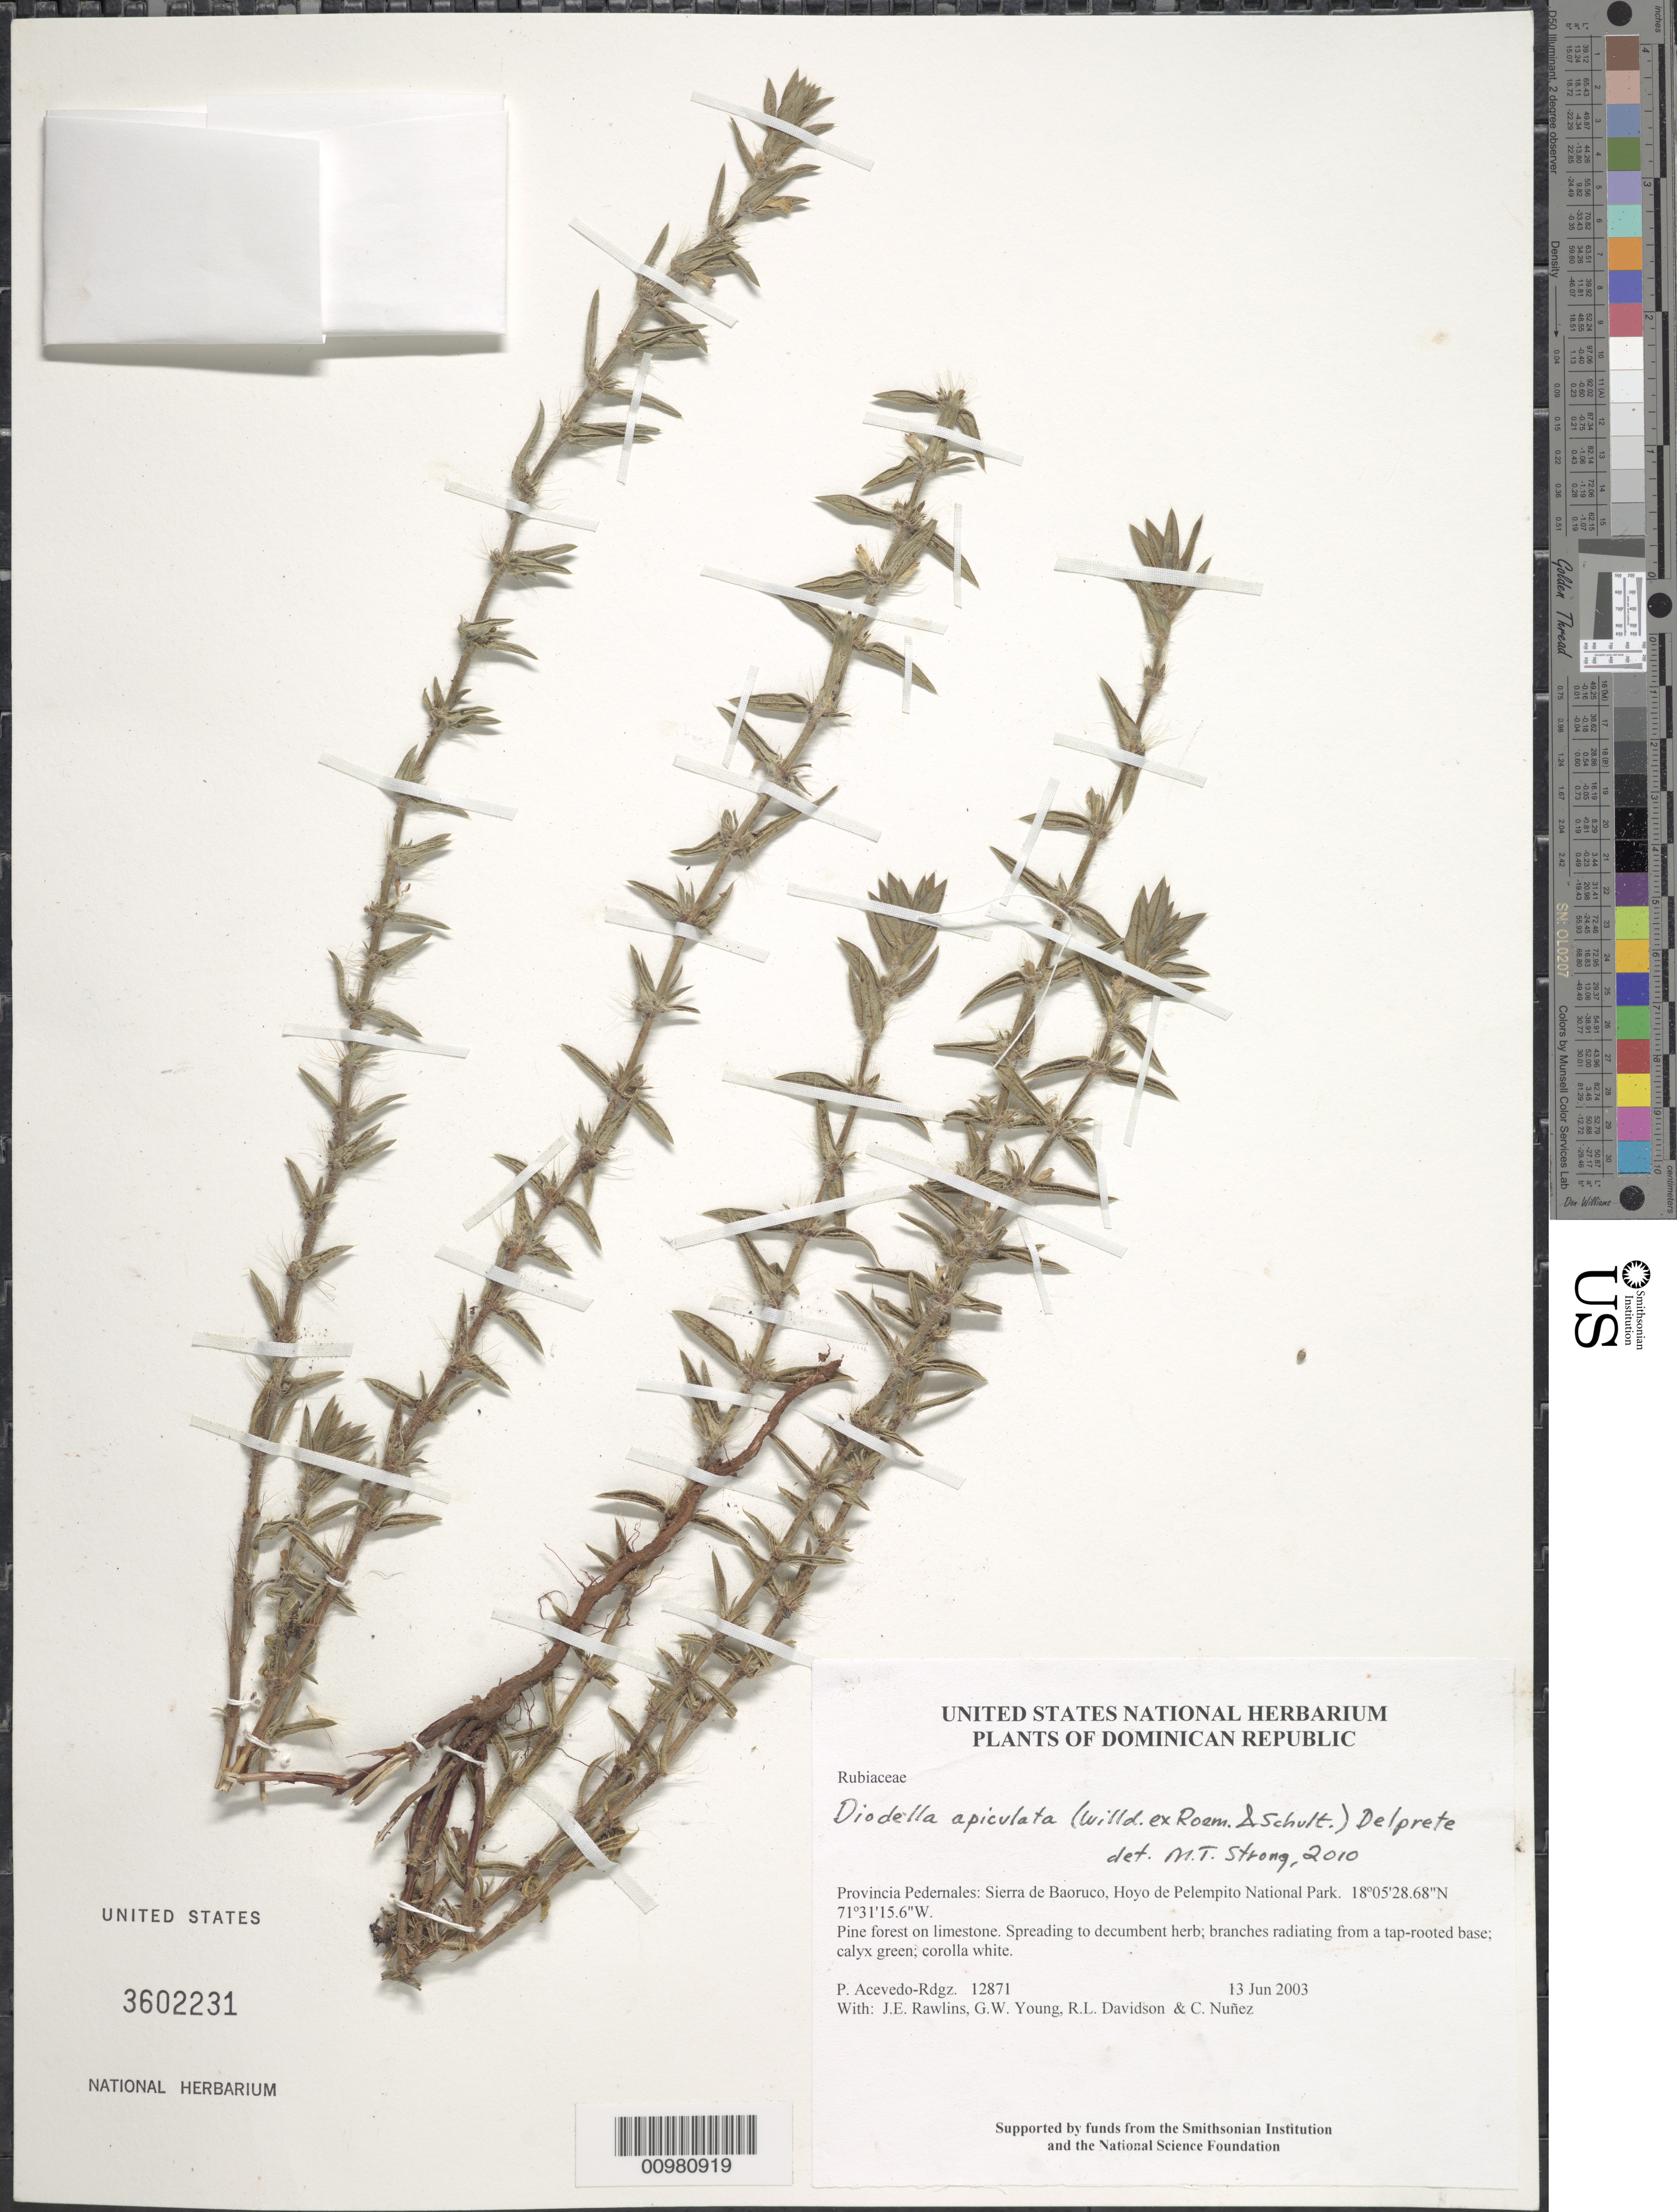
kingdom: Plantae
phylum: Tracheophyta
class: Magnoliopsida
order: Gentianales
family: Rubiaceae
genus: Diodella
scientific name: Diodella apiculata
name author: (Willd. ex Roem. & Schult.) Delprete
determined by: Strong, M. T., (US), Smithsonian Institution - National Museum of Natural History (UNITED STATES)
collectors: P. Acevedo-Rodr., J. Rawlins, G. Young, R. Davidson & C. Nunez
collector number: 12871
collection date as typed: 13 Jun 2003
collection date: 2003-06-13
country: Dominican Republic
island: Hispaniola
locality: Provincia Pedernales: Sierra de Baoruco, Hoyo de Pelempito National Park.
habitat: Pine forest on limestone.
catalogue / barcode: US 3602231